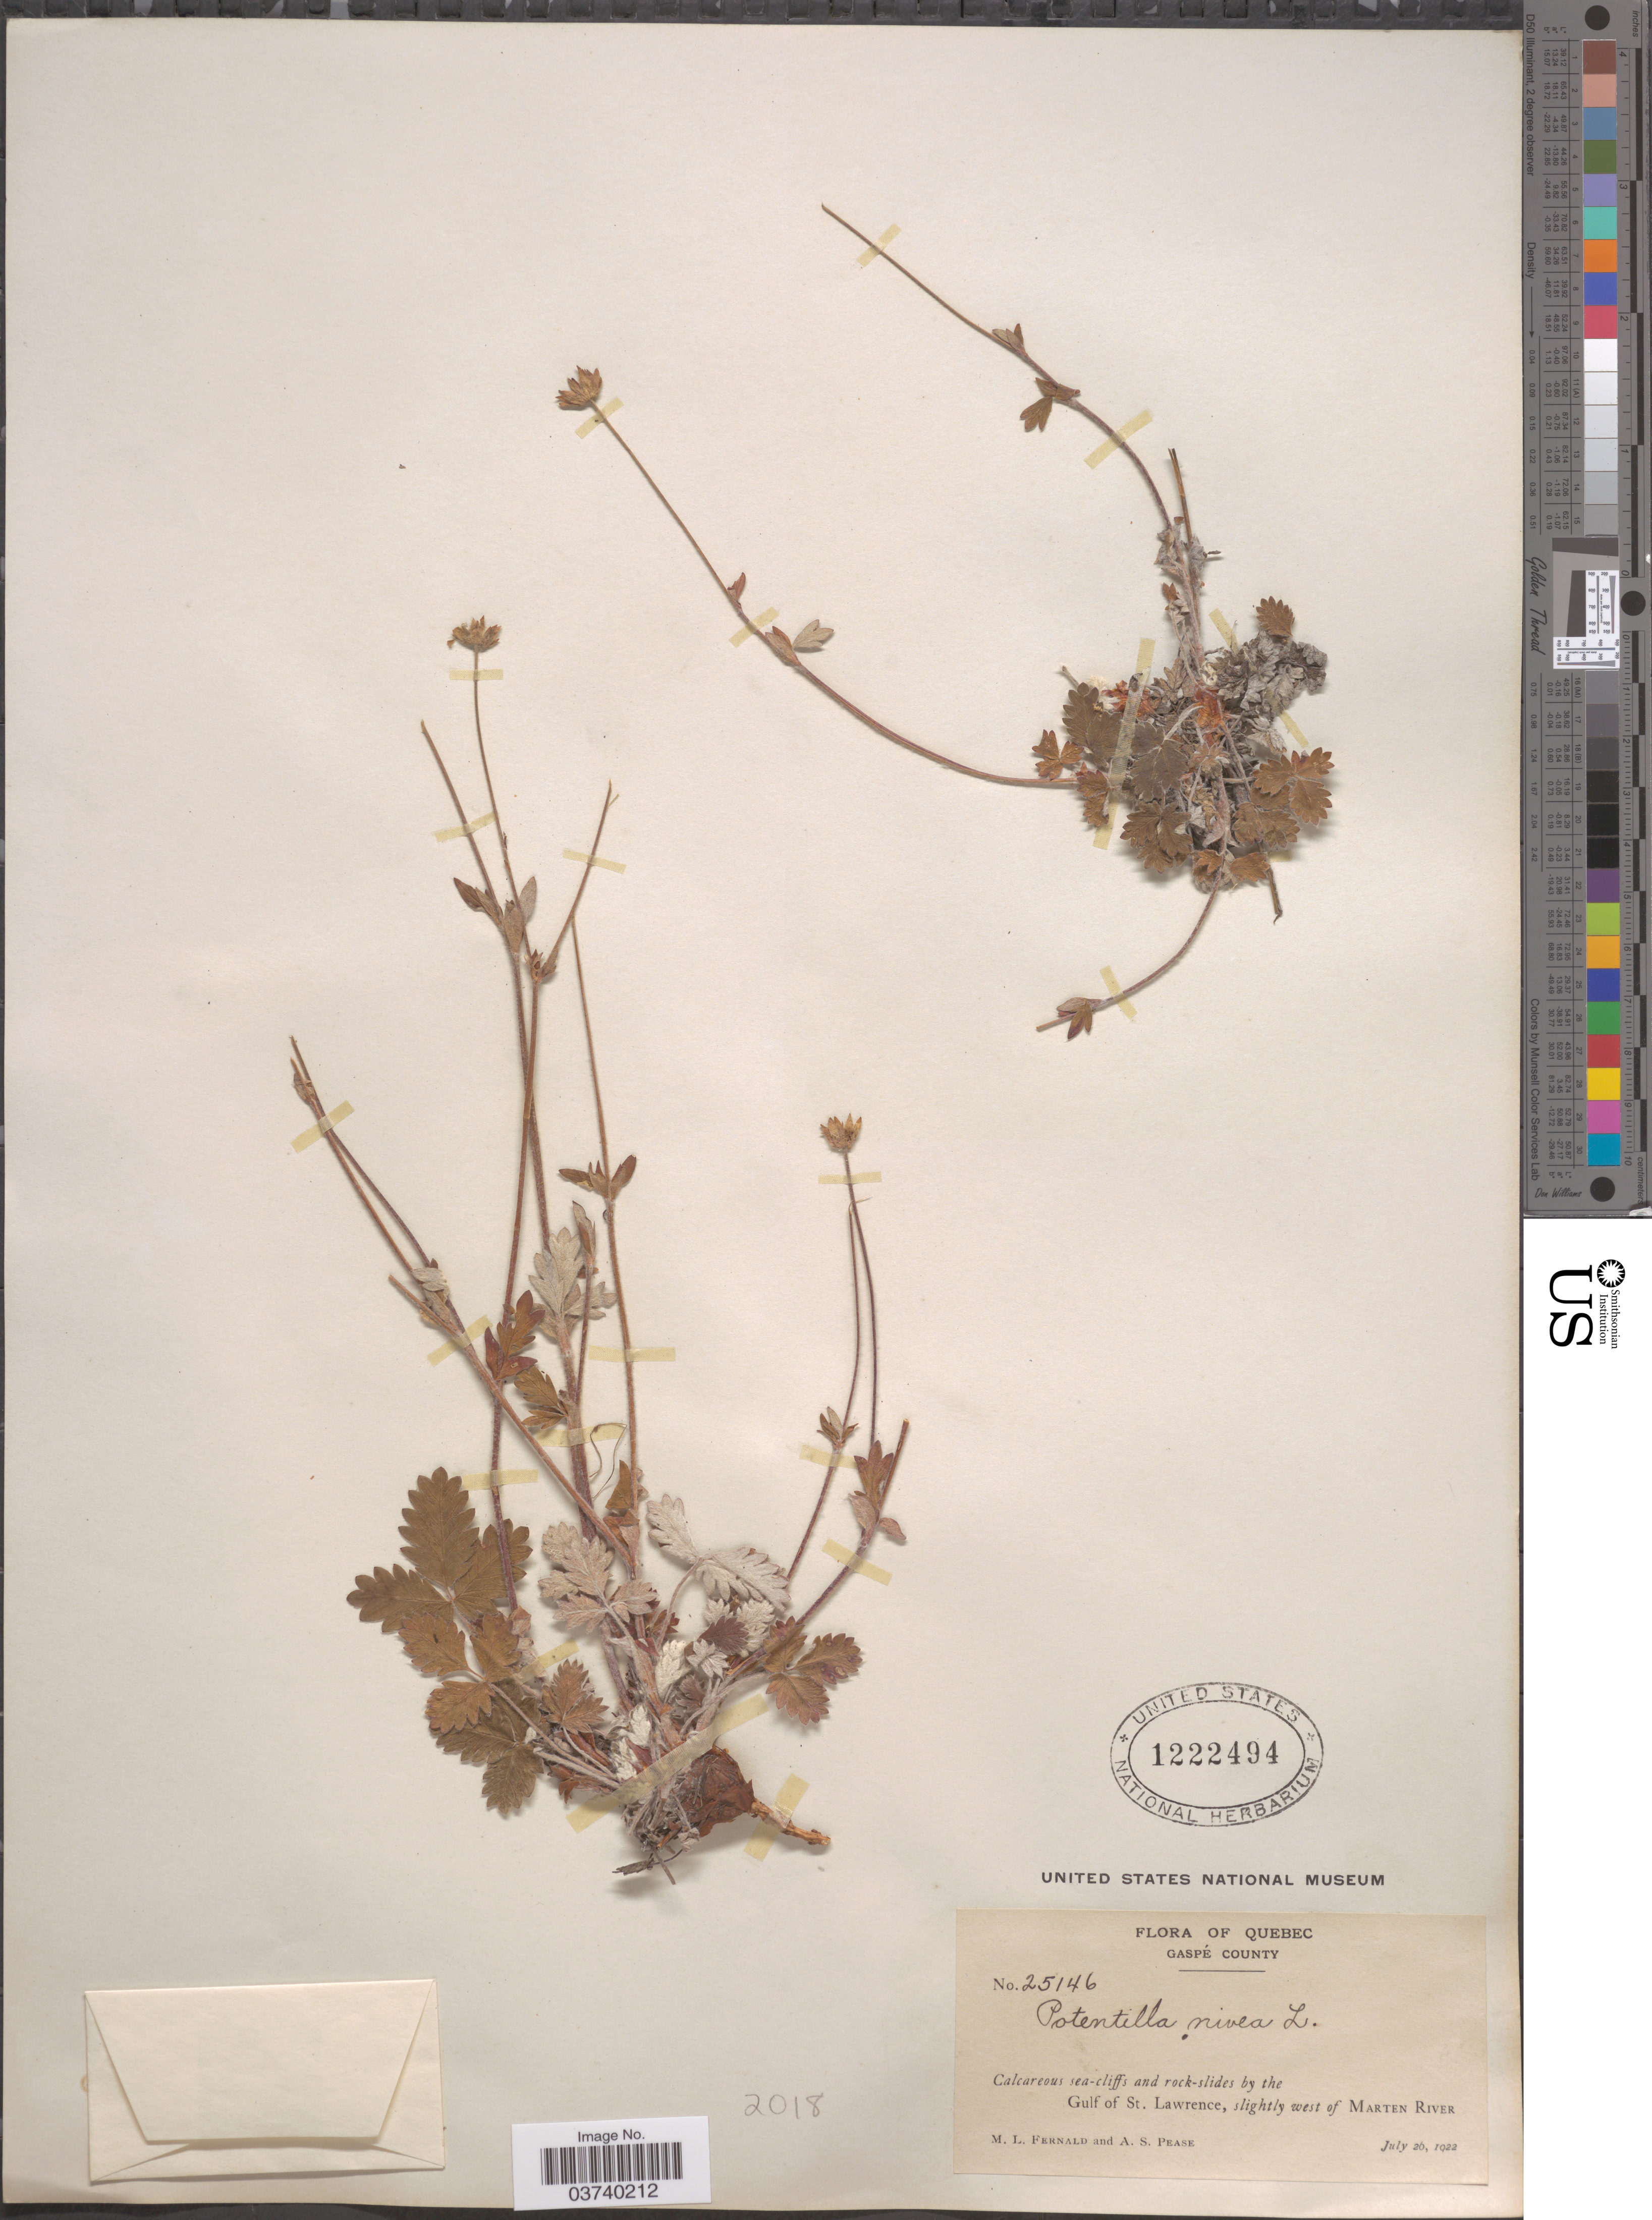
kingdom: Plantae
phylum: Tracheophyta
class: Magnoliopsida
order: Rosales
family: Rosaceae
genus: Potentilla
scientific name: Potentilla nivea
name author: L.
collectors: M. L. Fernald & A. S. Pease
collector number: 25146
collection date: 1922-07-26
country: Canada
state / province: Quebec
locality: Gaspé County. By the Gulf of St. Lawrence, slightly west of Marten River.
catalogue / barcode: US 1222494